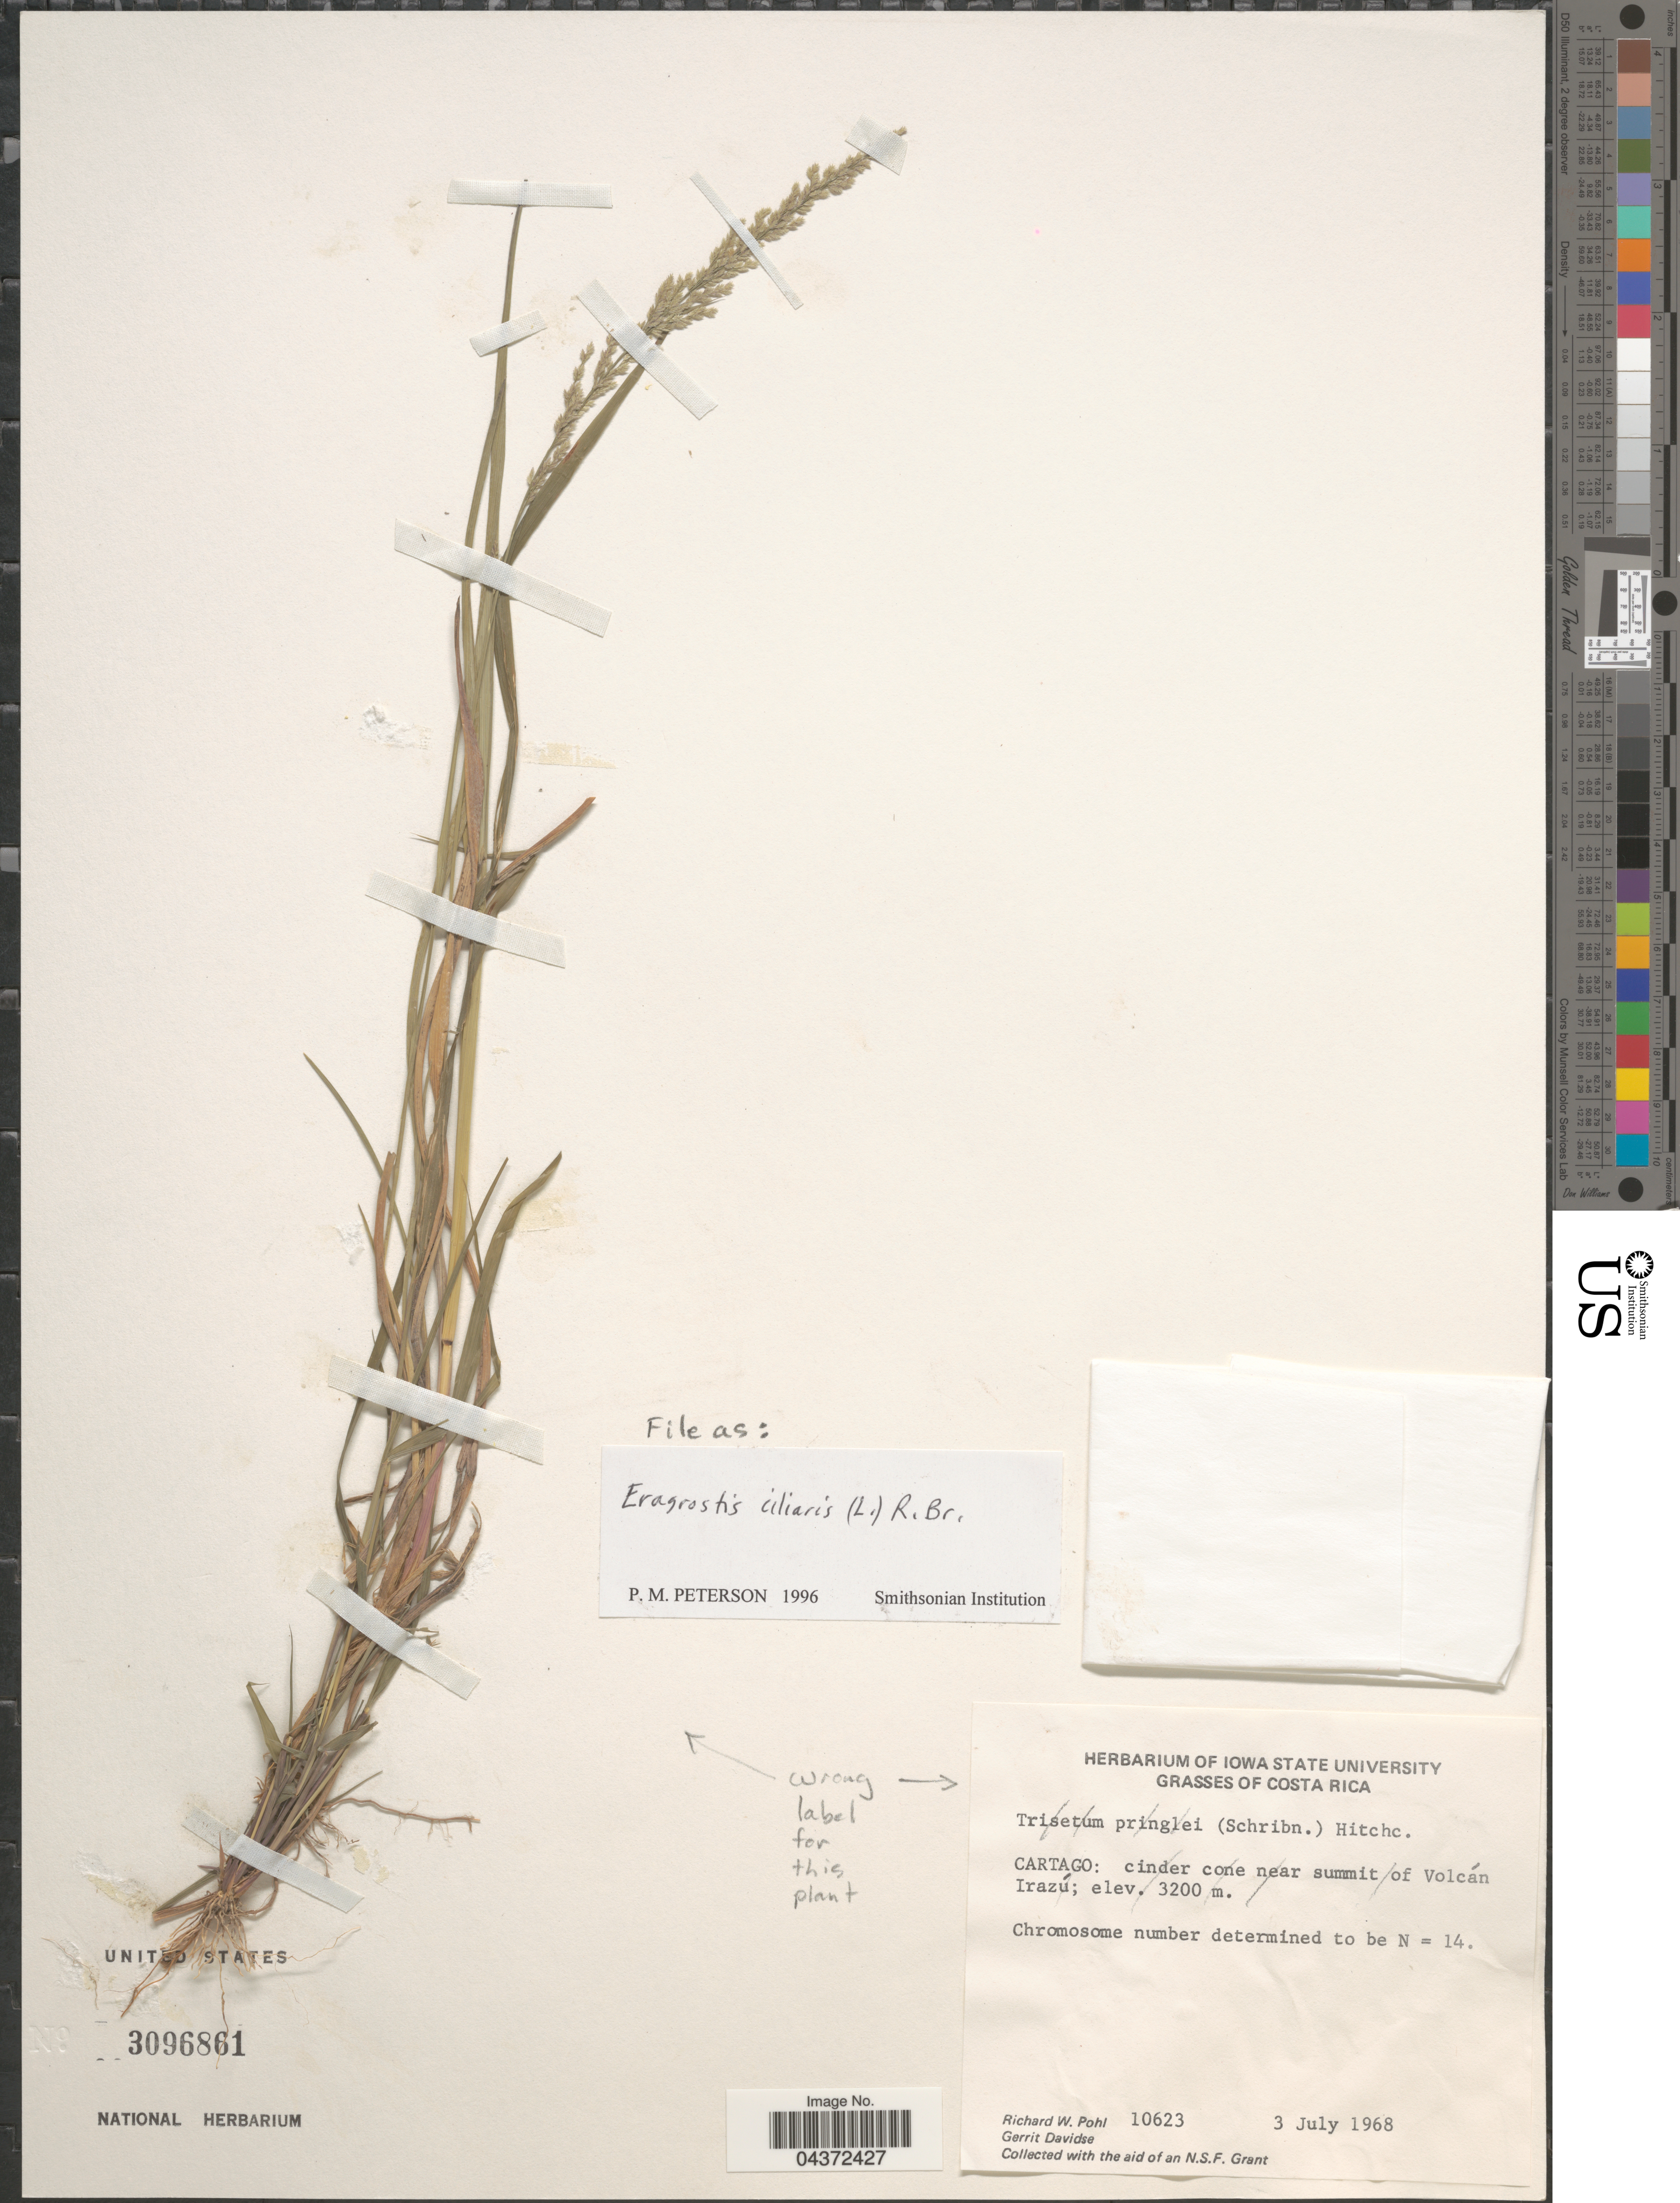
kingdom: Plantae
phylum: Tracheophyta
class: Liliopsida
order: Poales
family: Poaceae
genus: Eragrostis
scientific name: Eragrostis ciliaris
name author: (L.) R. Br.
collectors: R. W. Pohl & G. Davidse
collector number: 10623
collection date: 1968-07-03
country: Costa Rica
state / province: Cartago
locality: Cinder cone near summit of Volcán Irazú.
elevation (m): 3200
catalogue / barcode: US 3096861